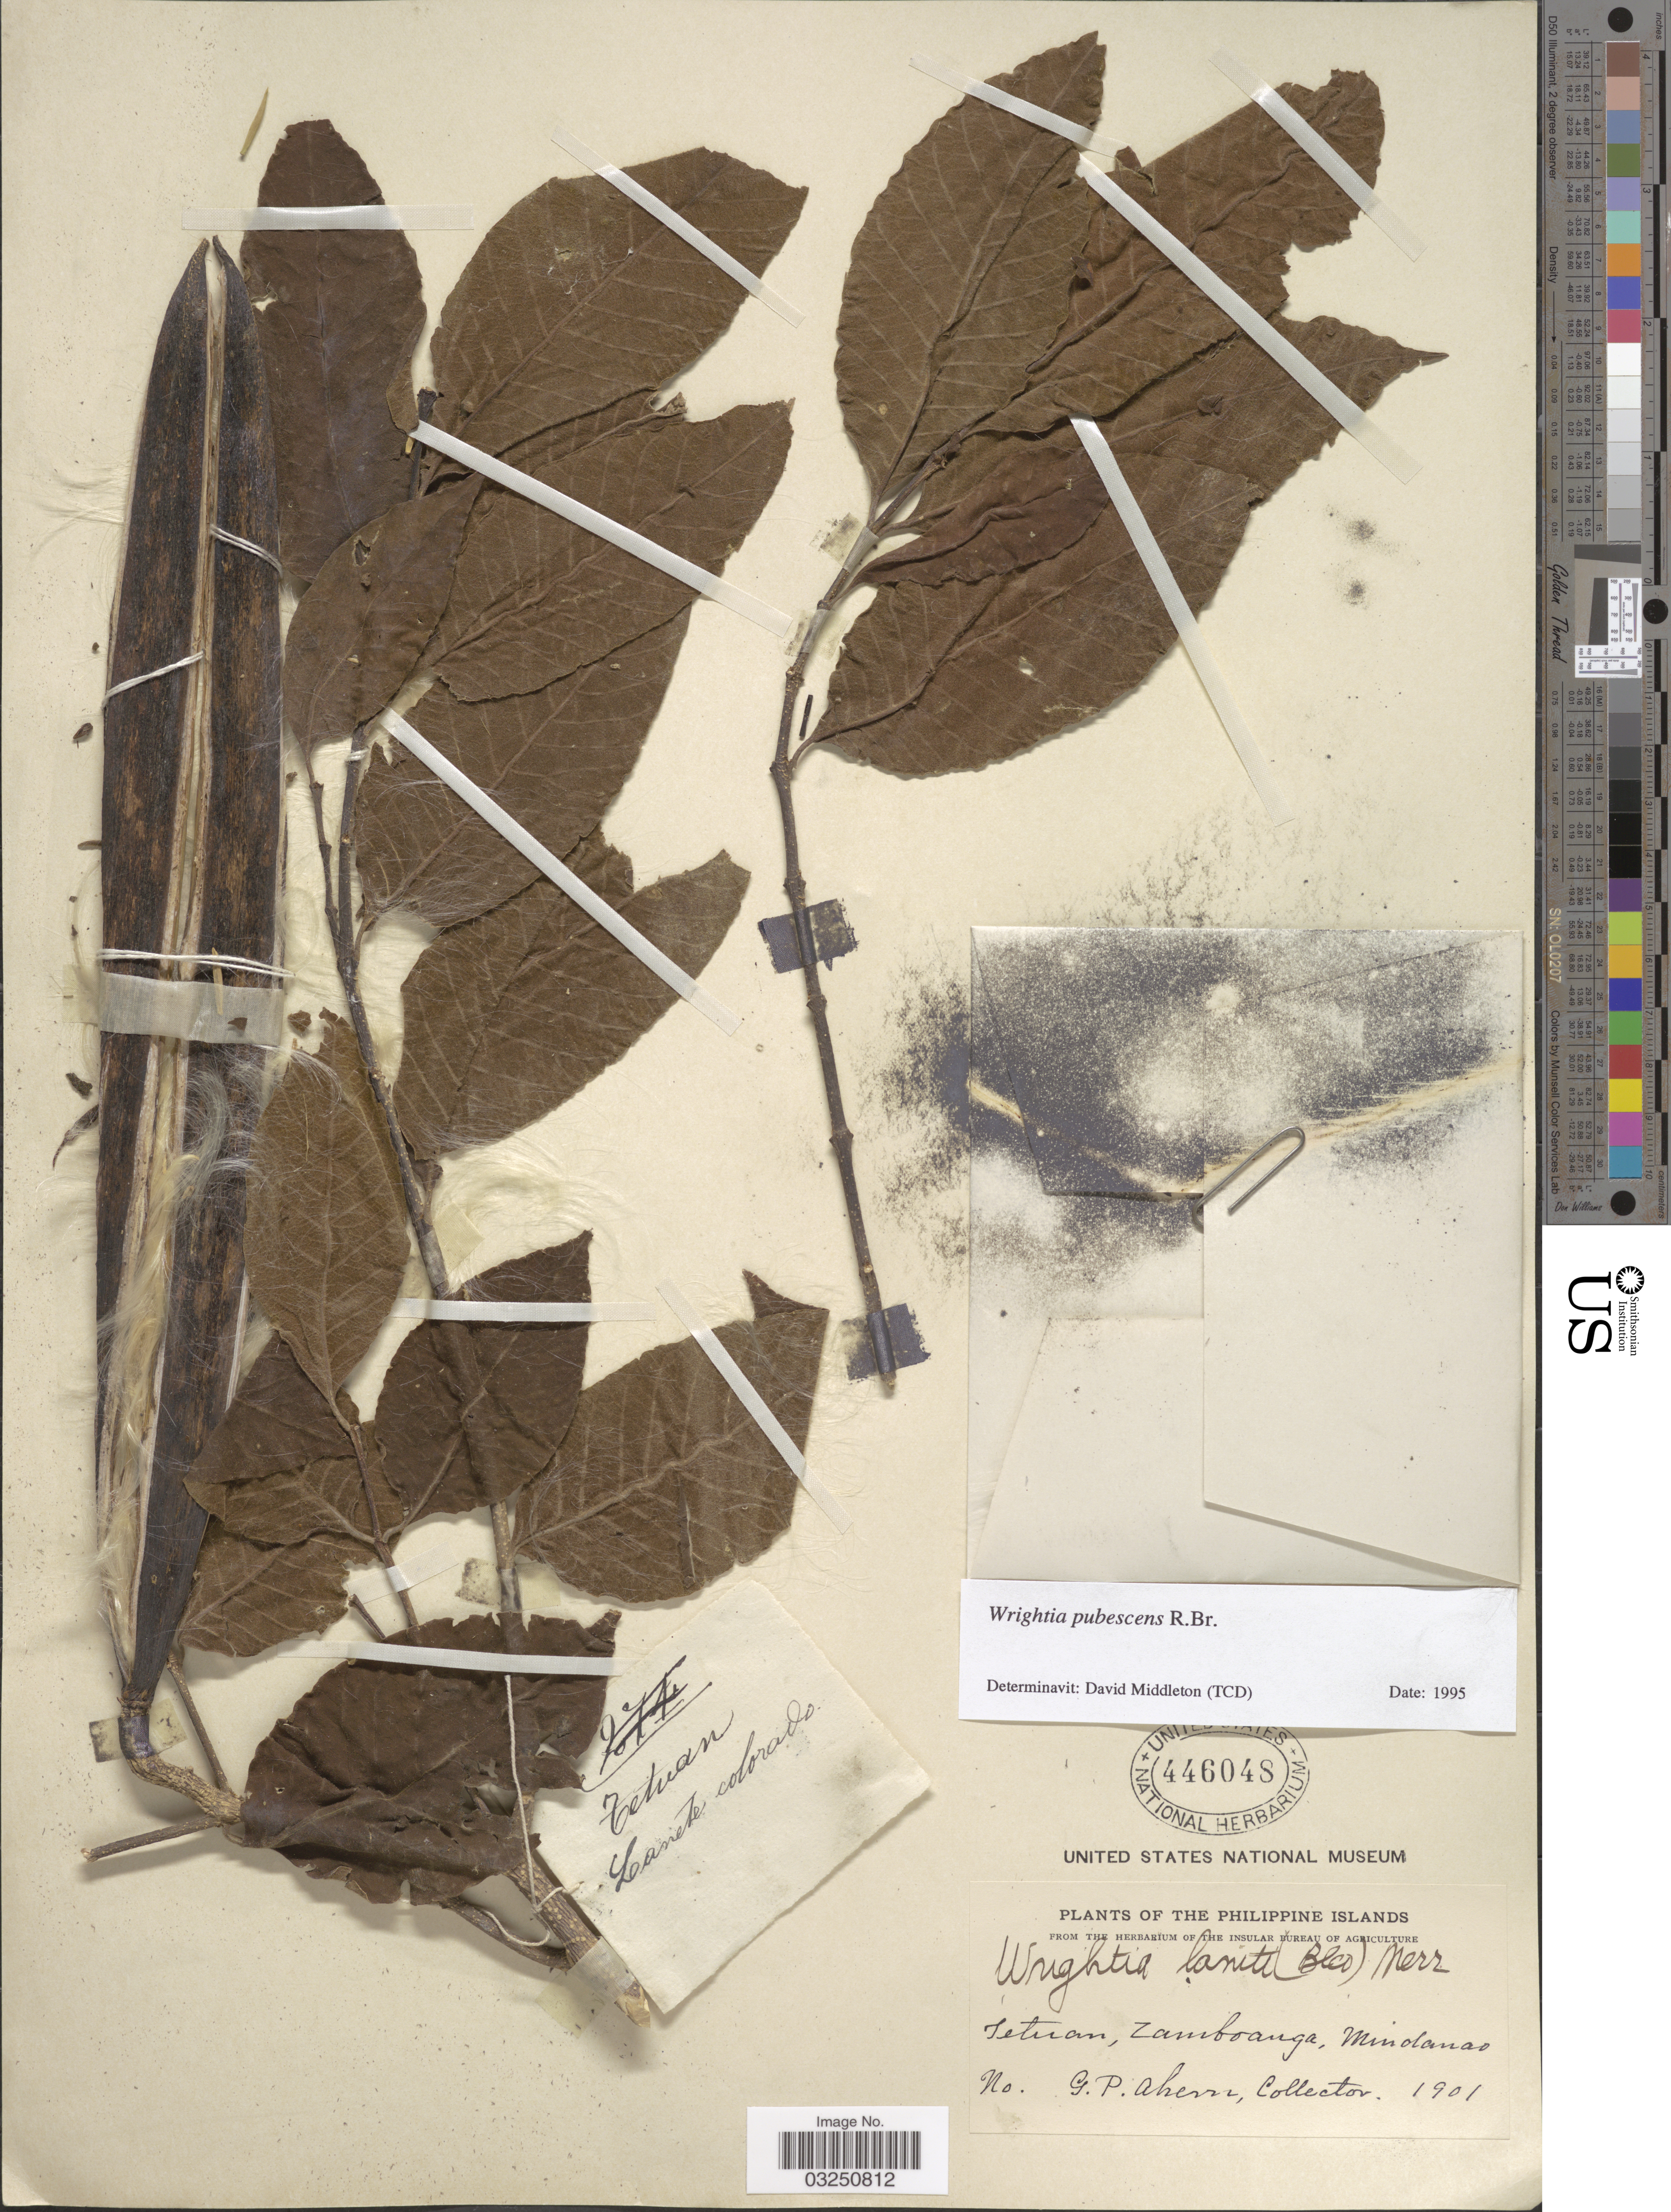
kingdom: Plantae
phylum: Tracheophyta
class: Magnoliopsida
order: Gentianales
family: Apocynaceae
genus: Wrightia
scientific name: Wrightia pubescens subsp. laniti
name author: (M. Blanco) Ngan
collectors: G. Ahern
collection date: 1901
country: Philippines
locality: The Philippine Islands. Tetuan, Zamboanga, Mindanao.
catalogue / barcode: US 446048